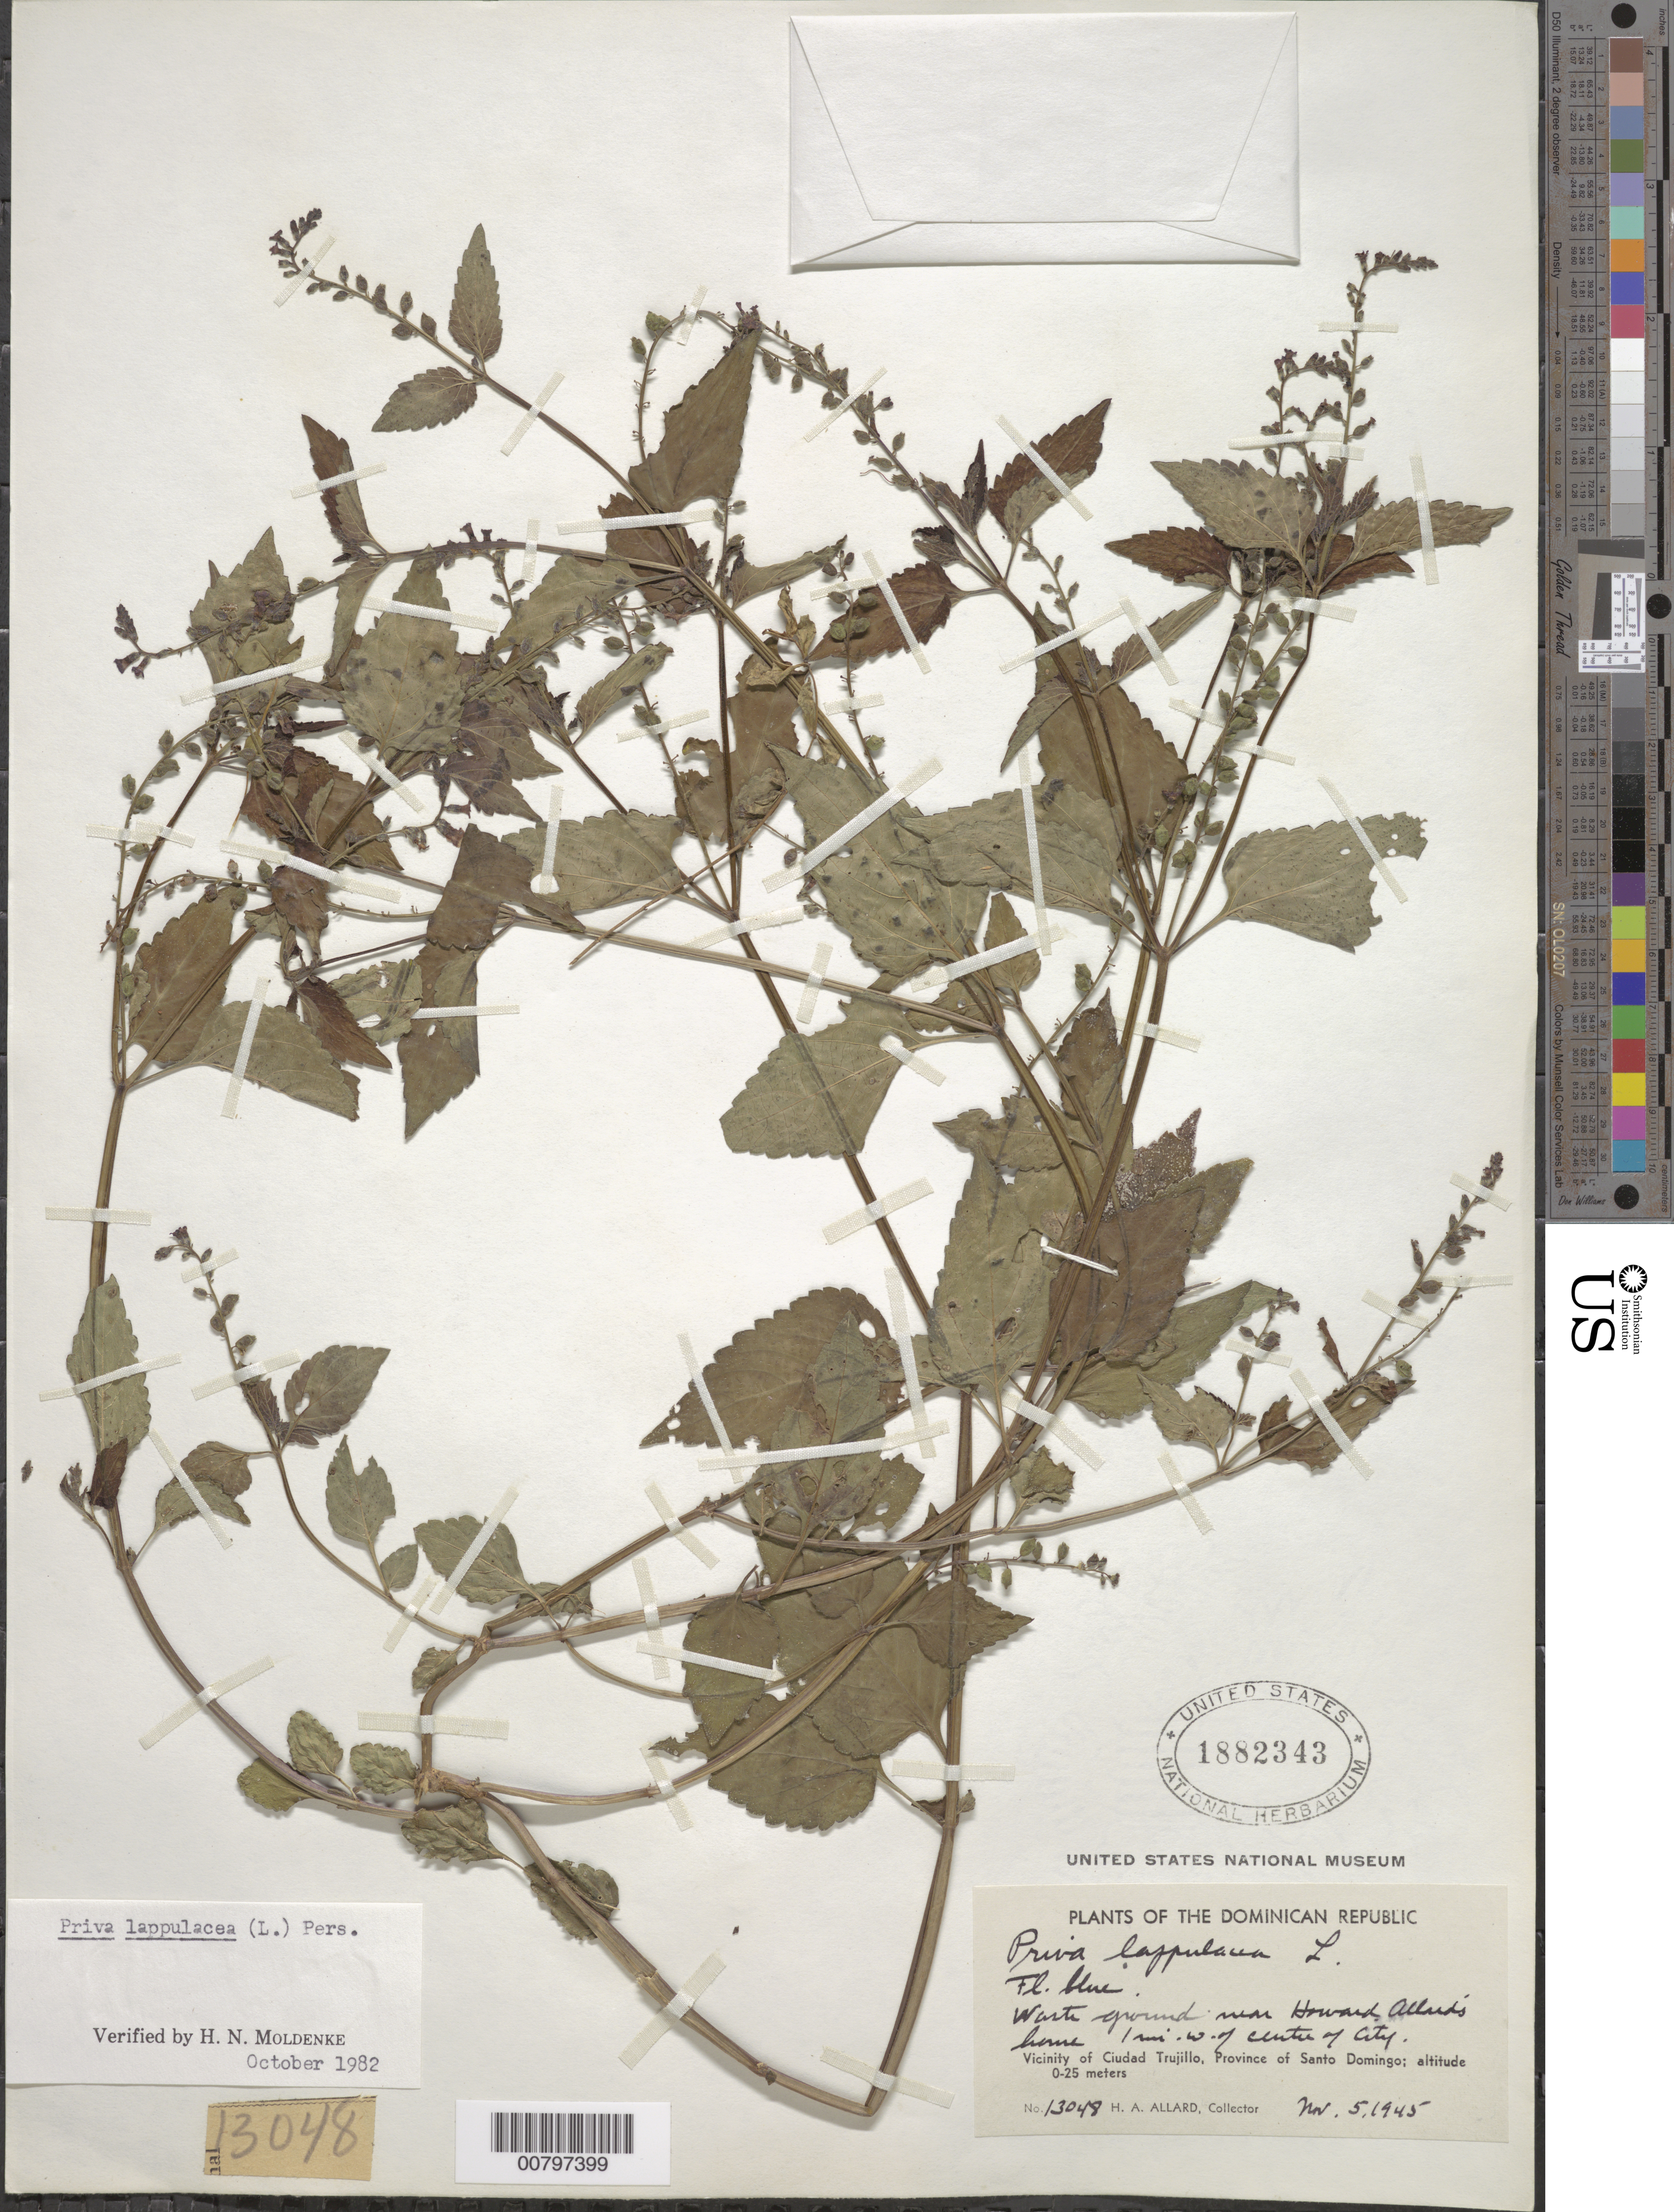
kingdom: Plantae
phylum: Tracheophyta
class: Magnoliopsida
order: Lamiales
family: Verbenaceae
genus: Priva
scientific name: Priva lappulacea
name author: (L.) Pers.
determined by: Moldenke, H. N.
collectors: H. A. Allard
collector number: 13048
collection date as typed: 05 Nov 1945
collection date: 1945-11-05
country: Dominican Republic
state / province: Distrito Nacional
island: Hispaniola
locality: Vicinity of Santo Domingo, near Howard Allard's home 1mW of center of city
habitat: Waste ground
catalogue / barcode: US 1882343